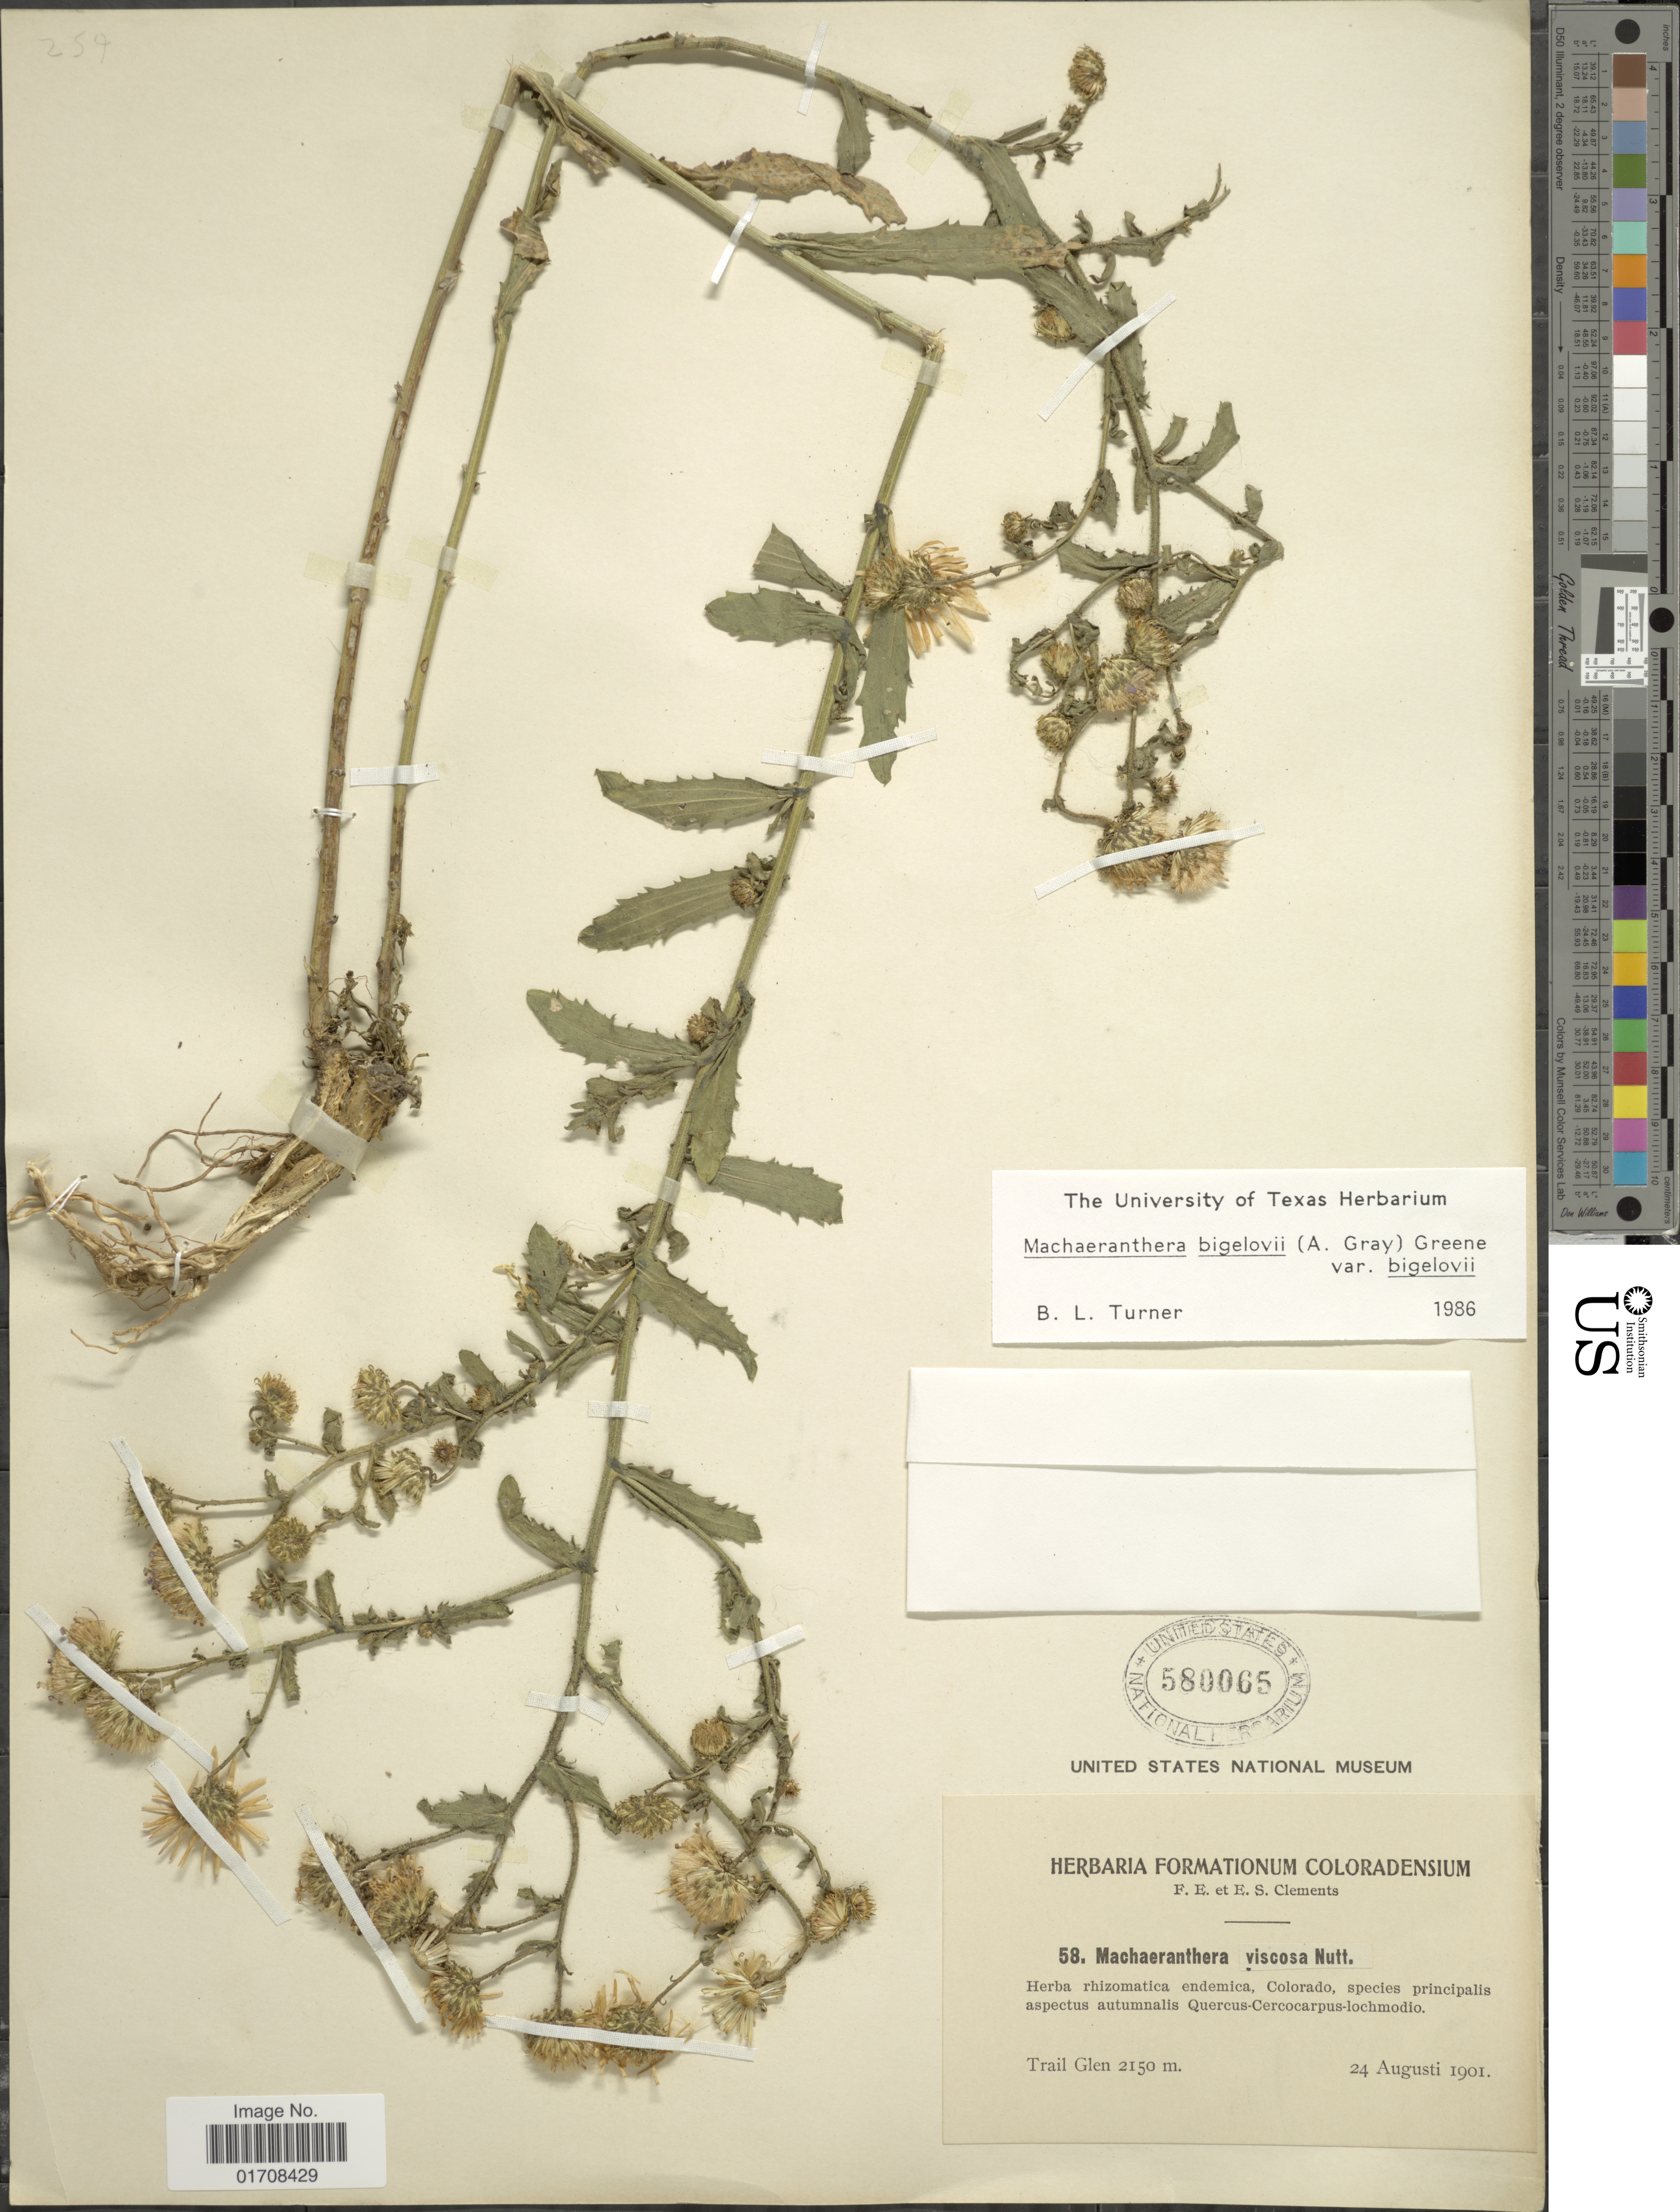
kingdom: Plantae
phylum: Tracheophyta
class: Magnoliopsida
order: Asterales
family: Asteraceae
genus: Machaeranthera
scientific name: Machaeranthera bigelovii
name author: (A. Gray) Greene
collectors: F. E. Clements & E. S. Clements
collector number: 58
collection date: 1901-08-24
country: United States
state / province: Colorado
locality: Trail Glen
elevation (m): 2150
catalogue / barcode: US 580065